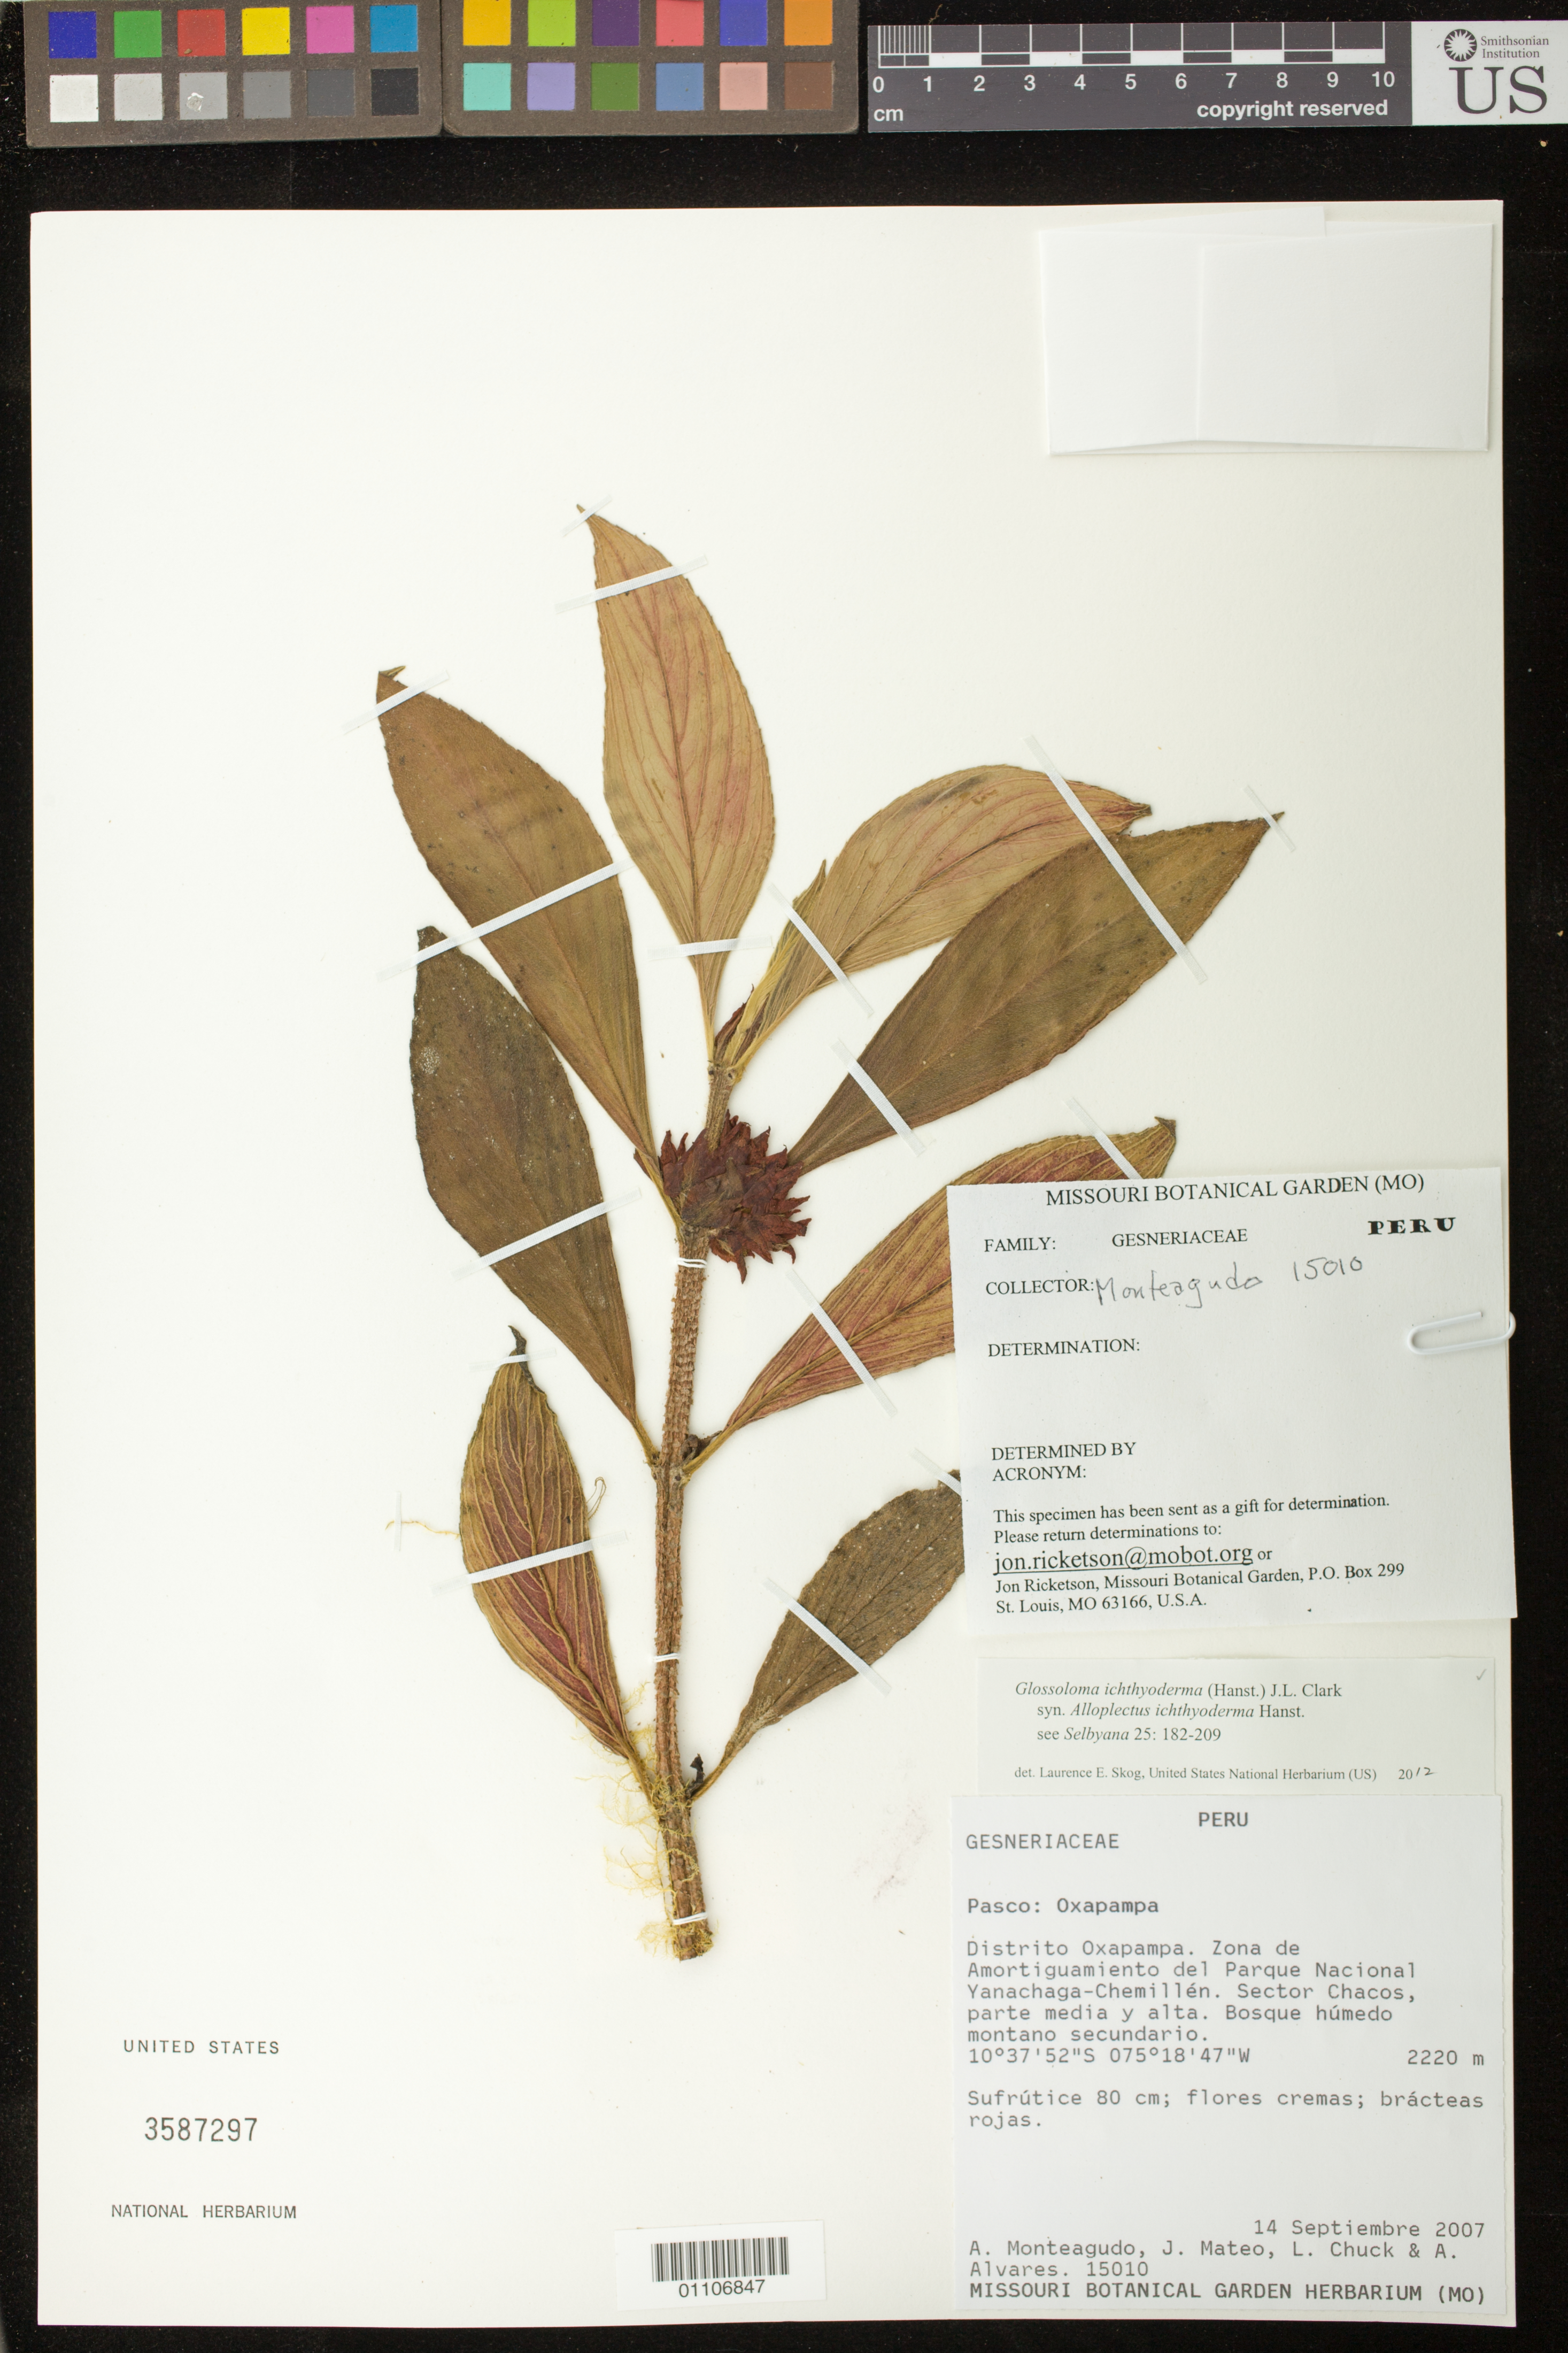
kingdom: Plantae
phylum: Tracheophyta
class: Magnoliopsida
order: Lamiales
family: Gesneriaceae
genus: Glossoloma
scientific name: Glossoloma ichthyoderma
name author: (Hanst.) J.L. Clark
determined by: Skog, Laurence E.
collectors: A. Monteagudo, J. Mateo, L. Chuck & A. Alvares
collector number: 15010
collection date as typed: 14 Sep 2007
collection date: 2007-09-14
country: Peru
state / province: Pasco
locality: Oxapampa: Distrito Oxapampa. Zona de Amortiguamiento del Parque Nacional Yanachaga-Chemillen. Sector Chacos, parte media y alta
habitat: Bosque humedo montano secundario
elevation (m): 2220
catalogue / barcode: US 3587297